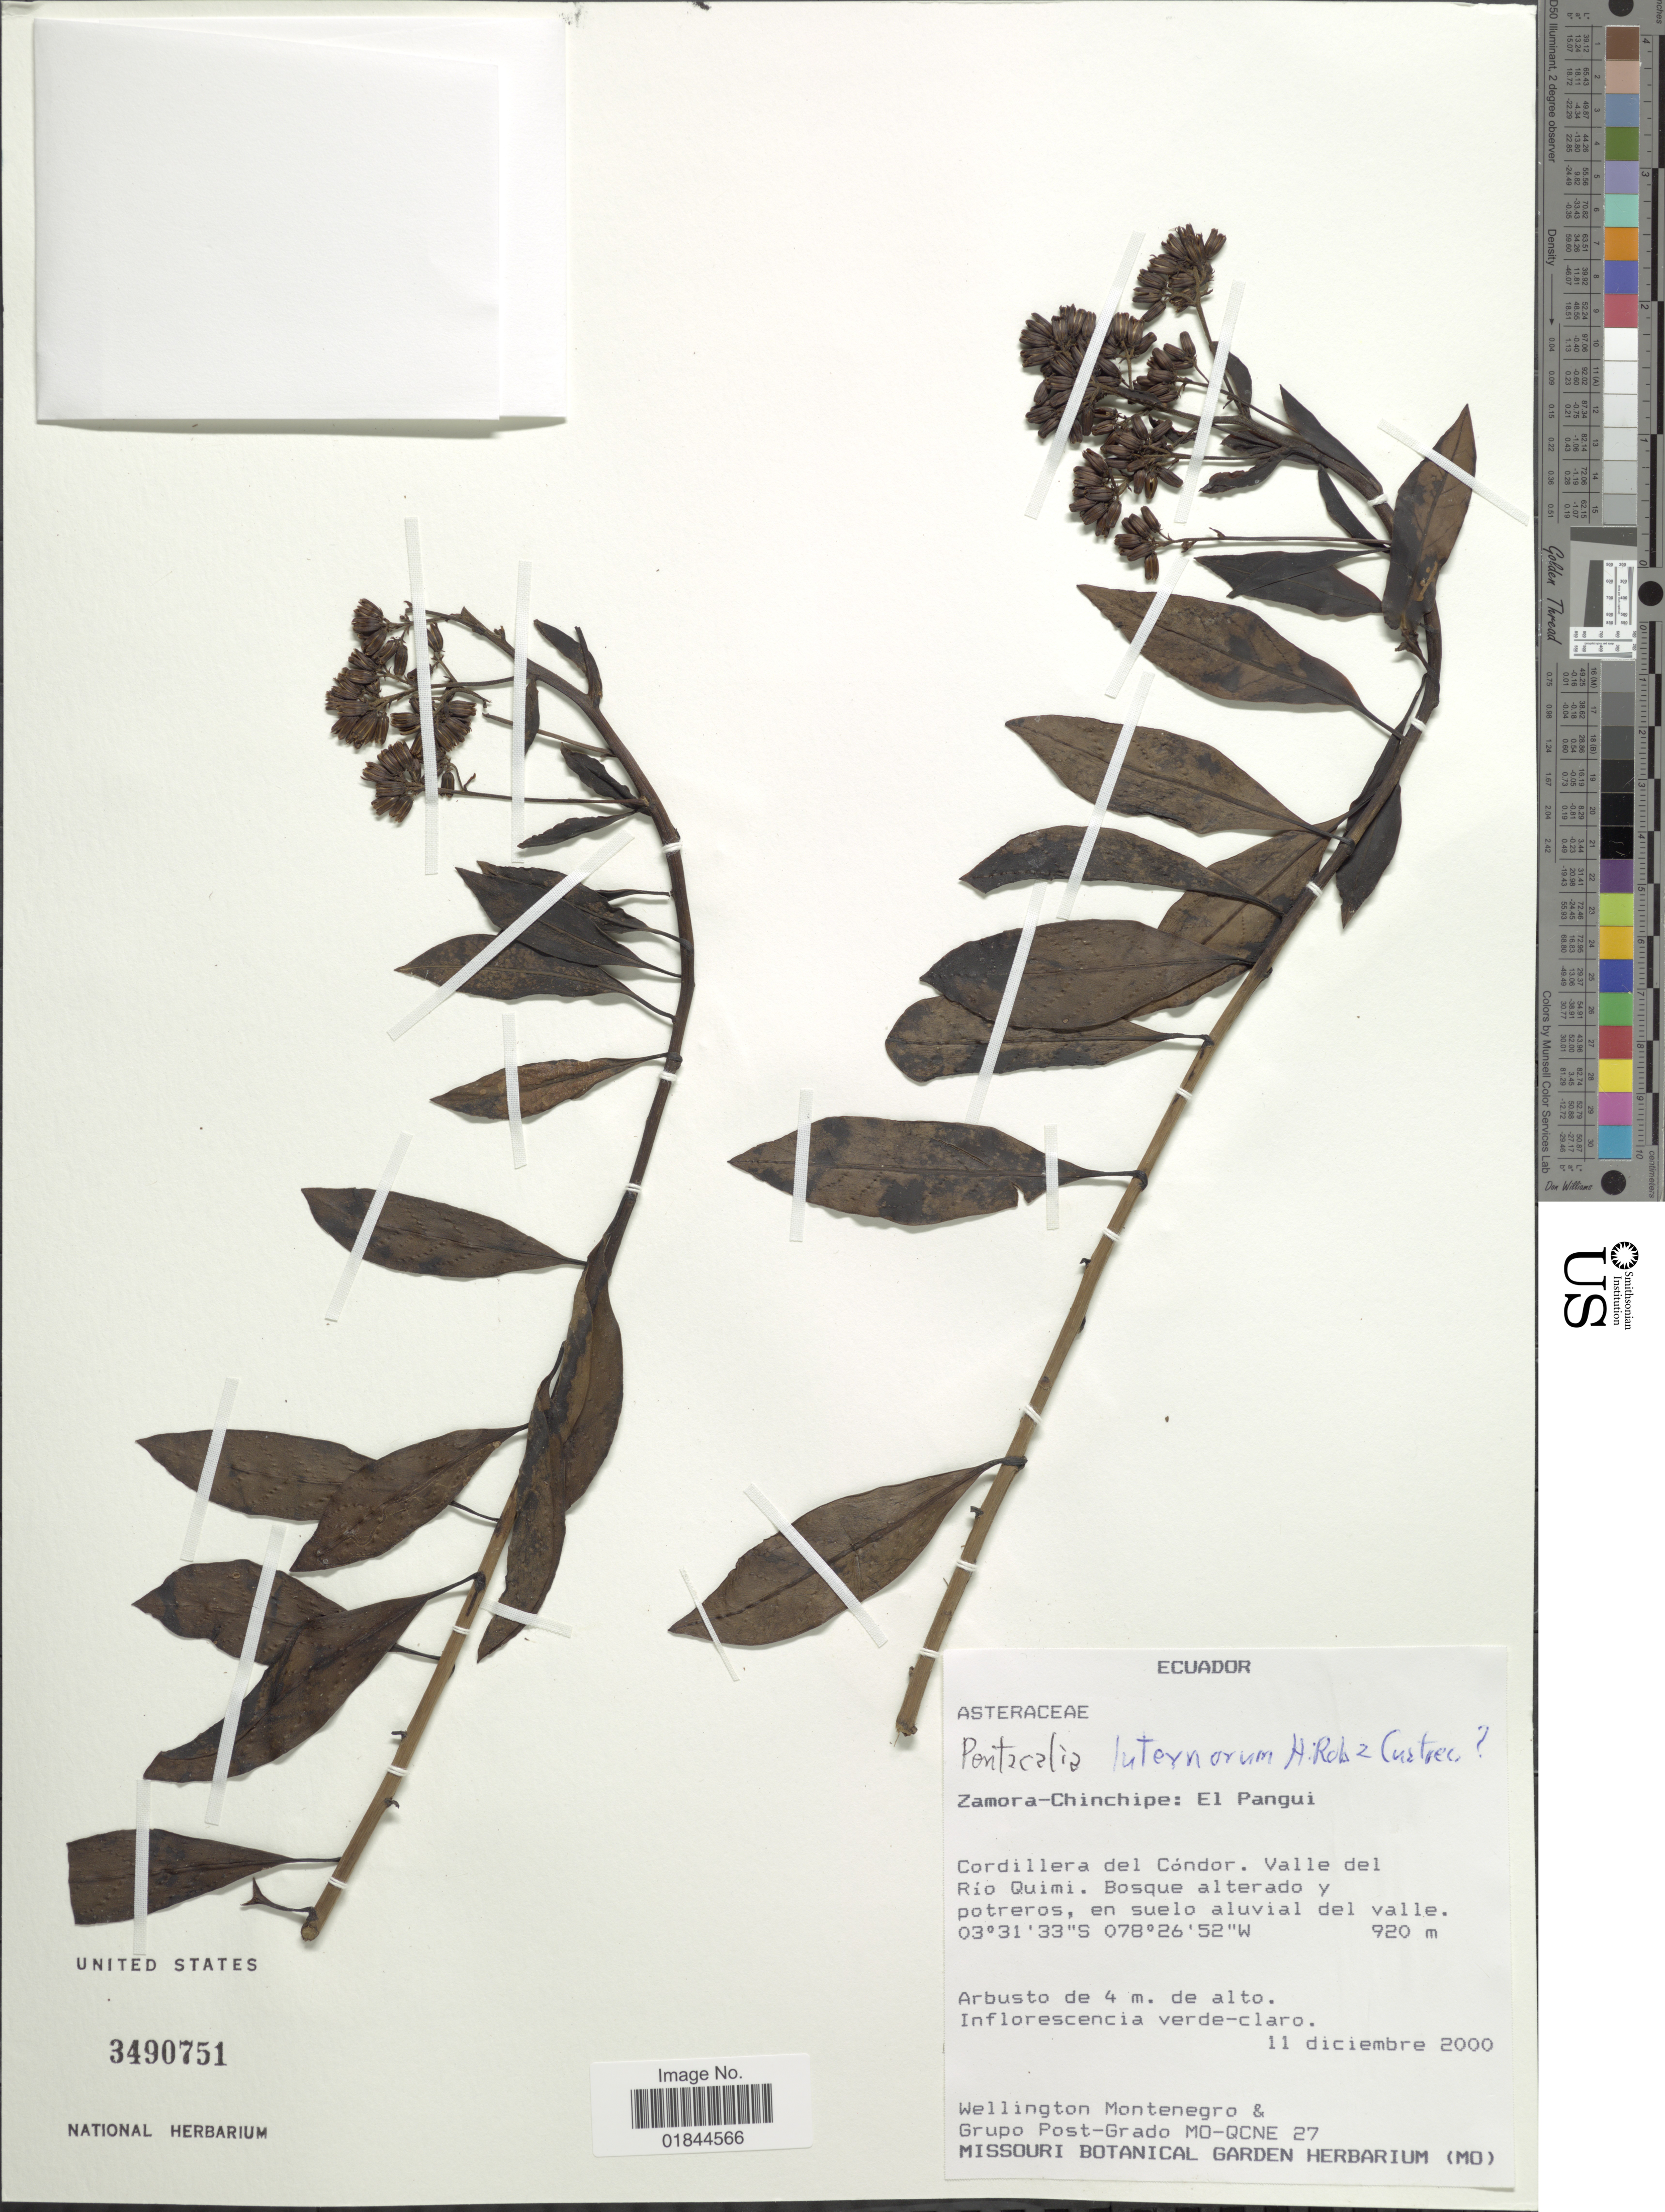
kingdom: Plantae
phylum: Tracheophyta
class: Magnoliopsida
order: Asterales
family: Asteraceae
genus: Pentacalia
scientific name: Pentacalia luteynorum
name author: H. Rob. & Cuatrec.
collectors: W. Montenegro & Grupo Post-Grado MO-QCNE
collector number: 27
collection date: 2000-12-11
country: Ecuador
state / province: Zamora-Chinchipe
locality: El Pangui, Cordillera del Condor, Valle del Rio Quimi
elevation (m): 920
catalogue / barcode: US 3490751